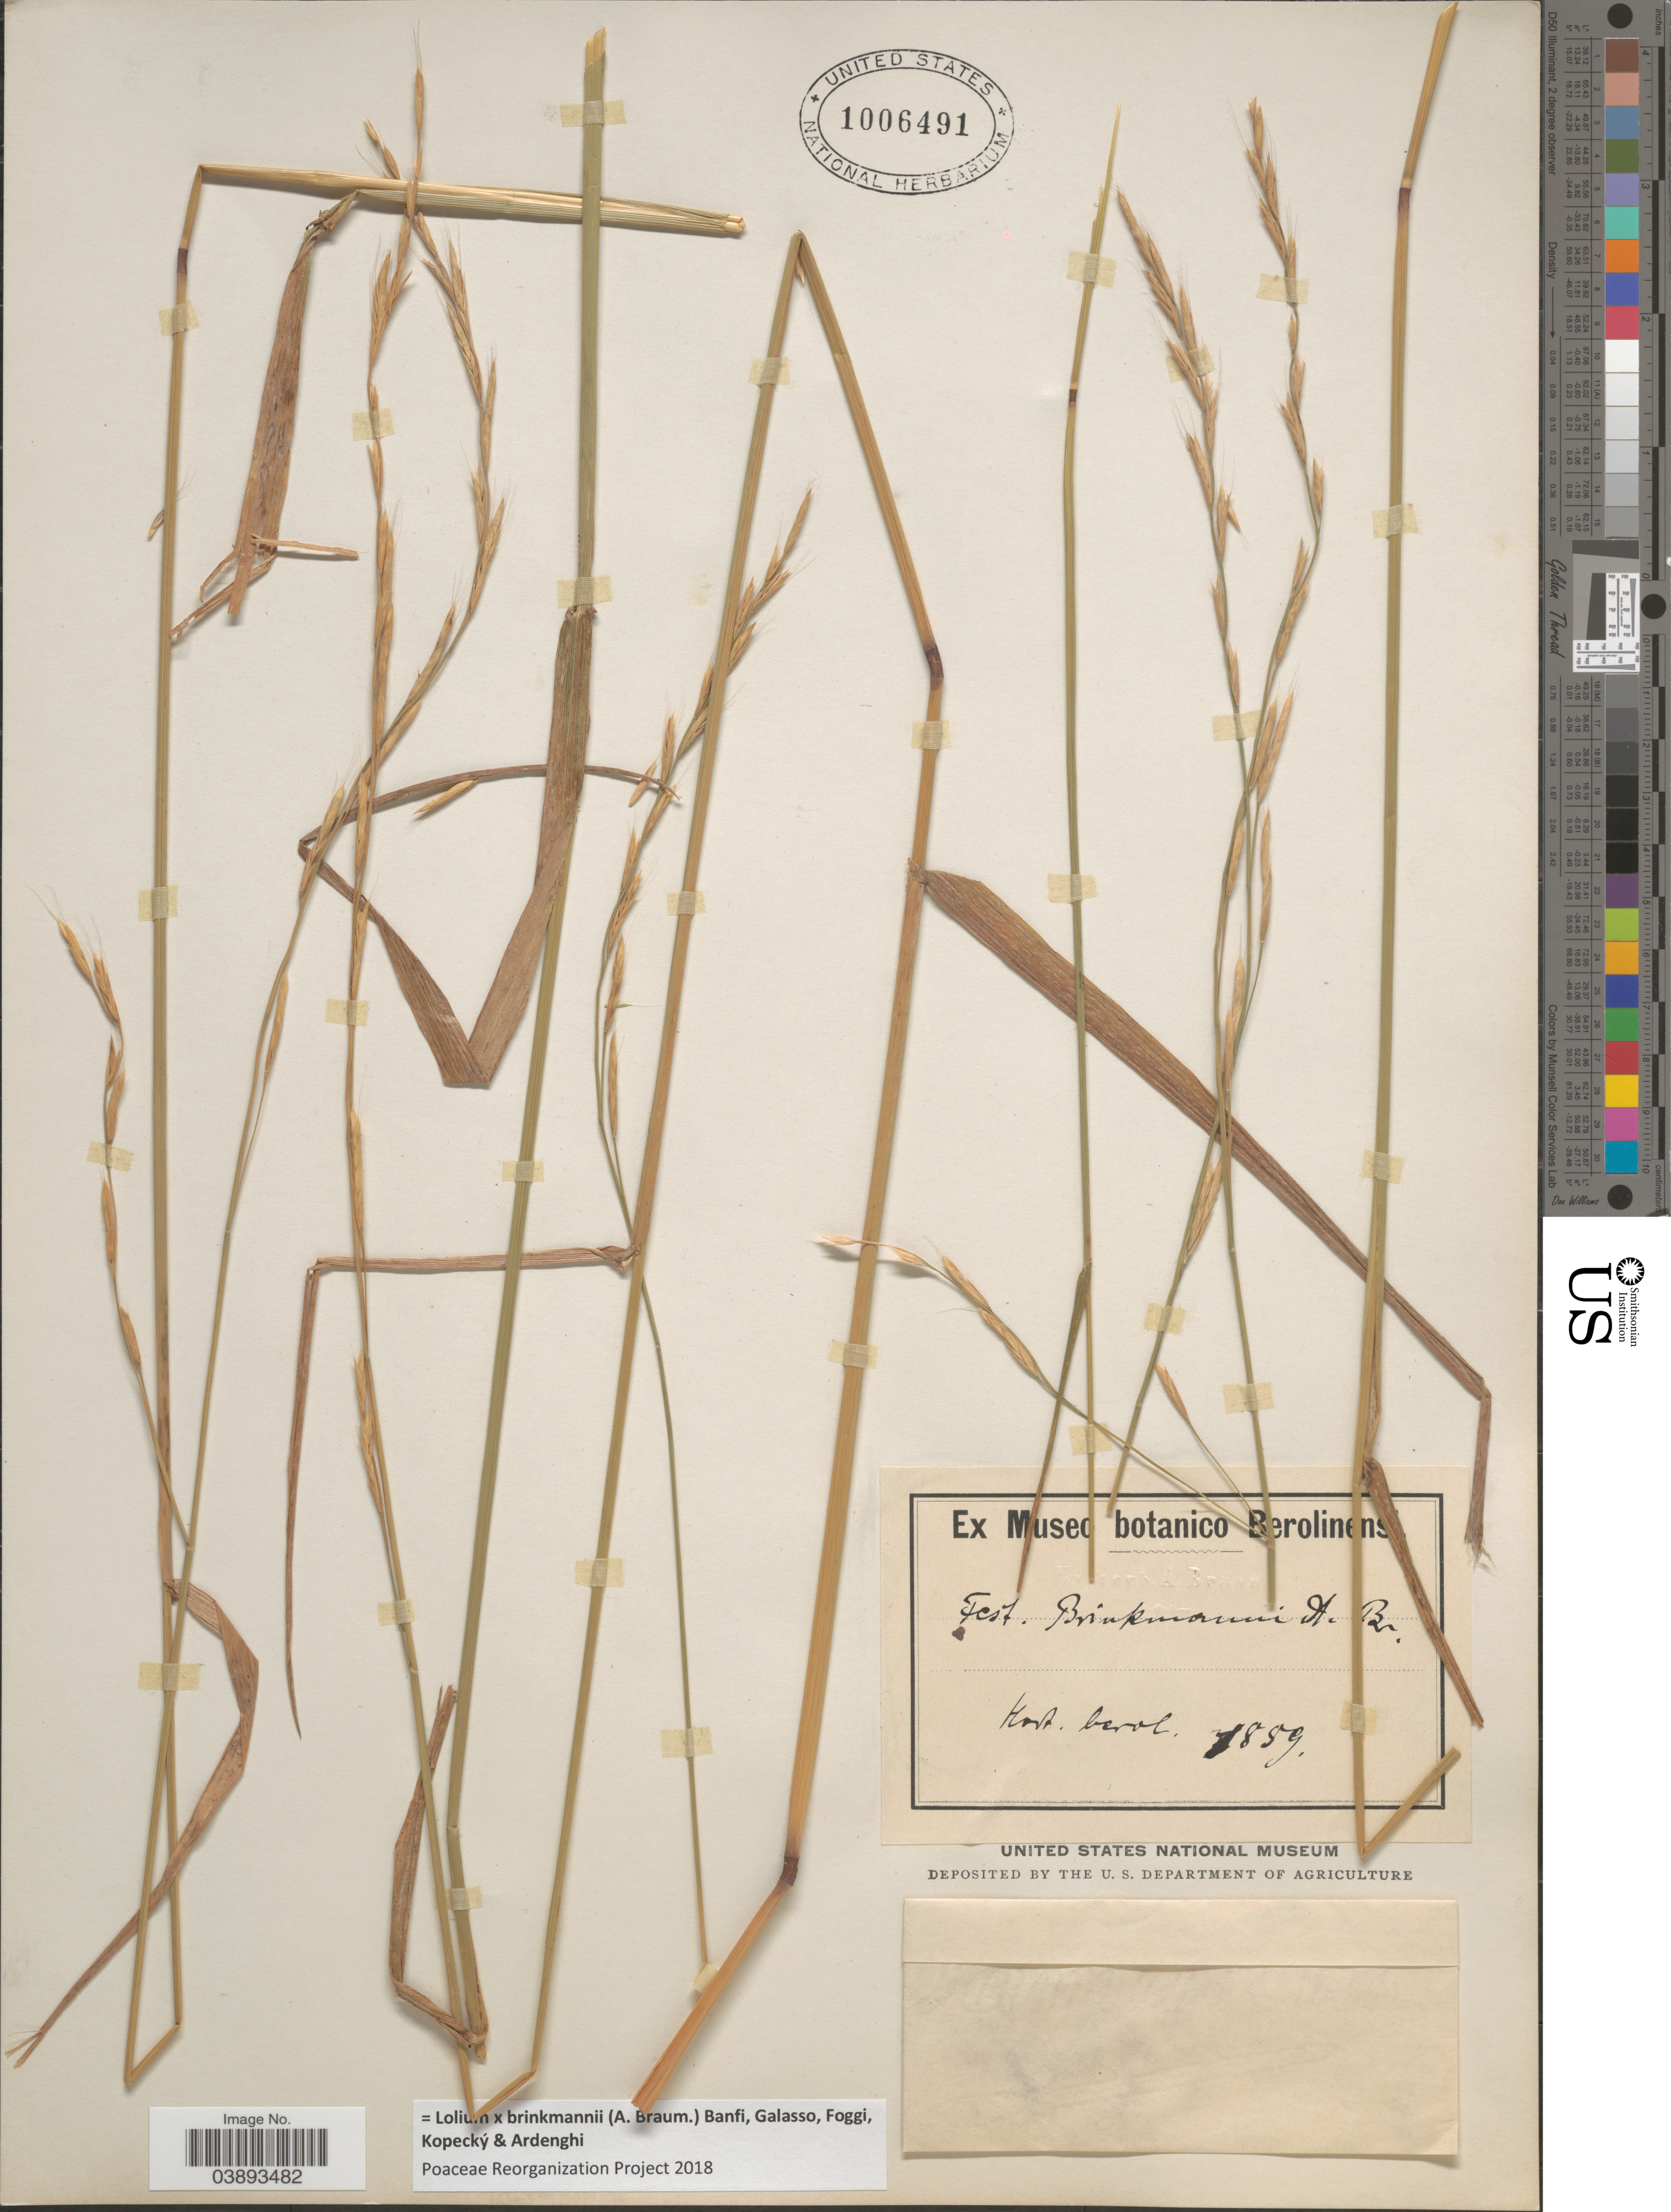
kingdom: Plantae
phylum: Tracheophyta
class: Liliopsida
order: Poales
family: Poaceae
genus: Lolium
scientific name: Lolium x brinkmannii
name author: (A. Braun) Banfi et al.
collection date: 1859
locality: Hort. Berol.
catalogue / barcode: US 1006491